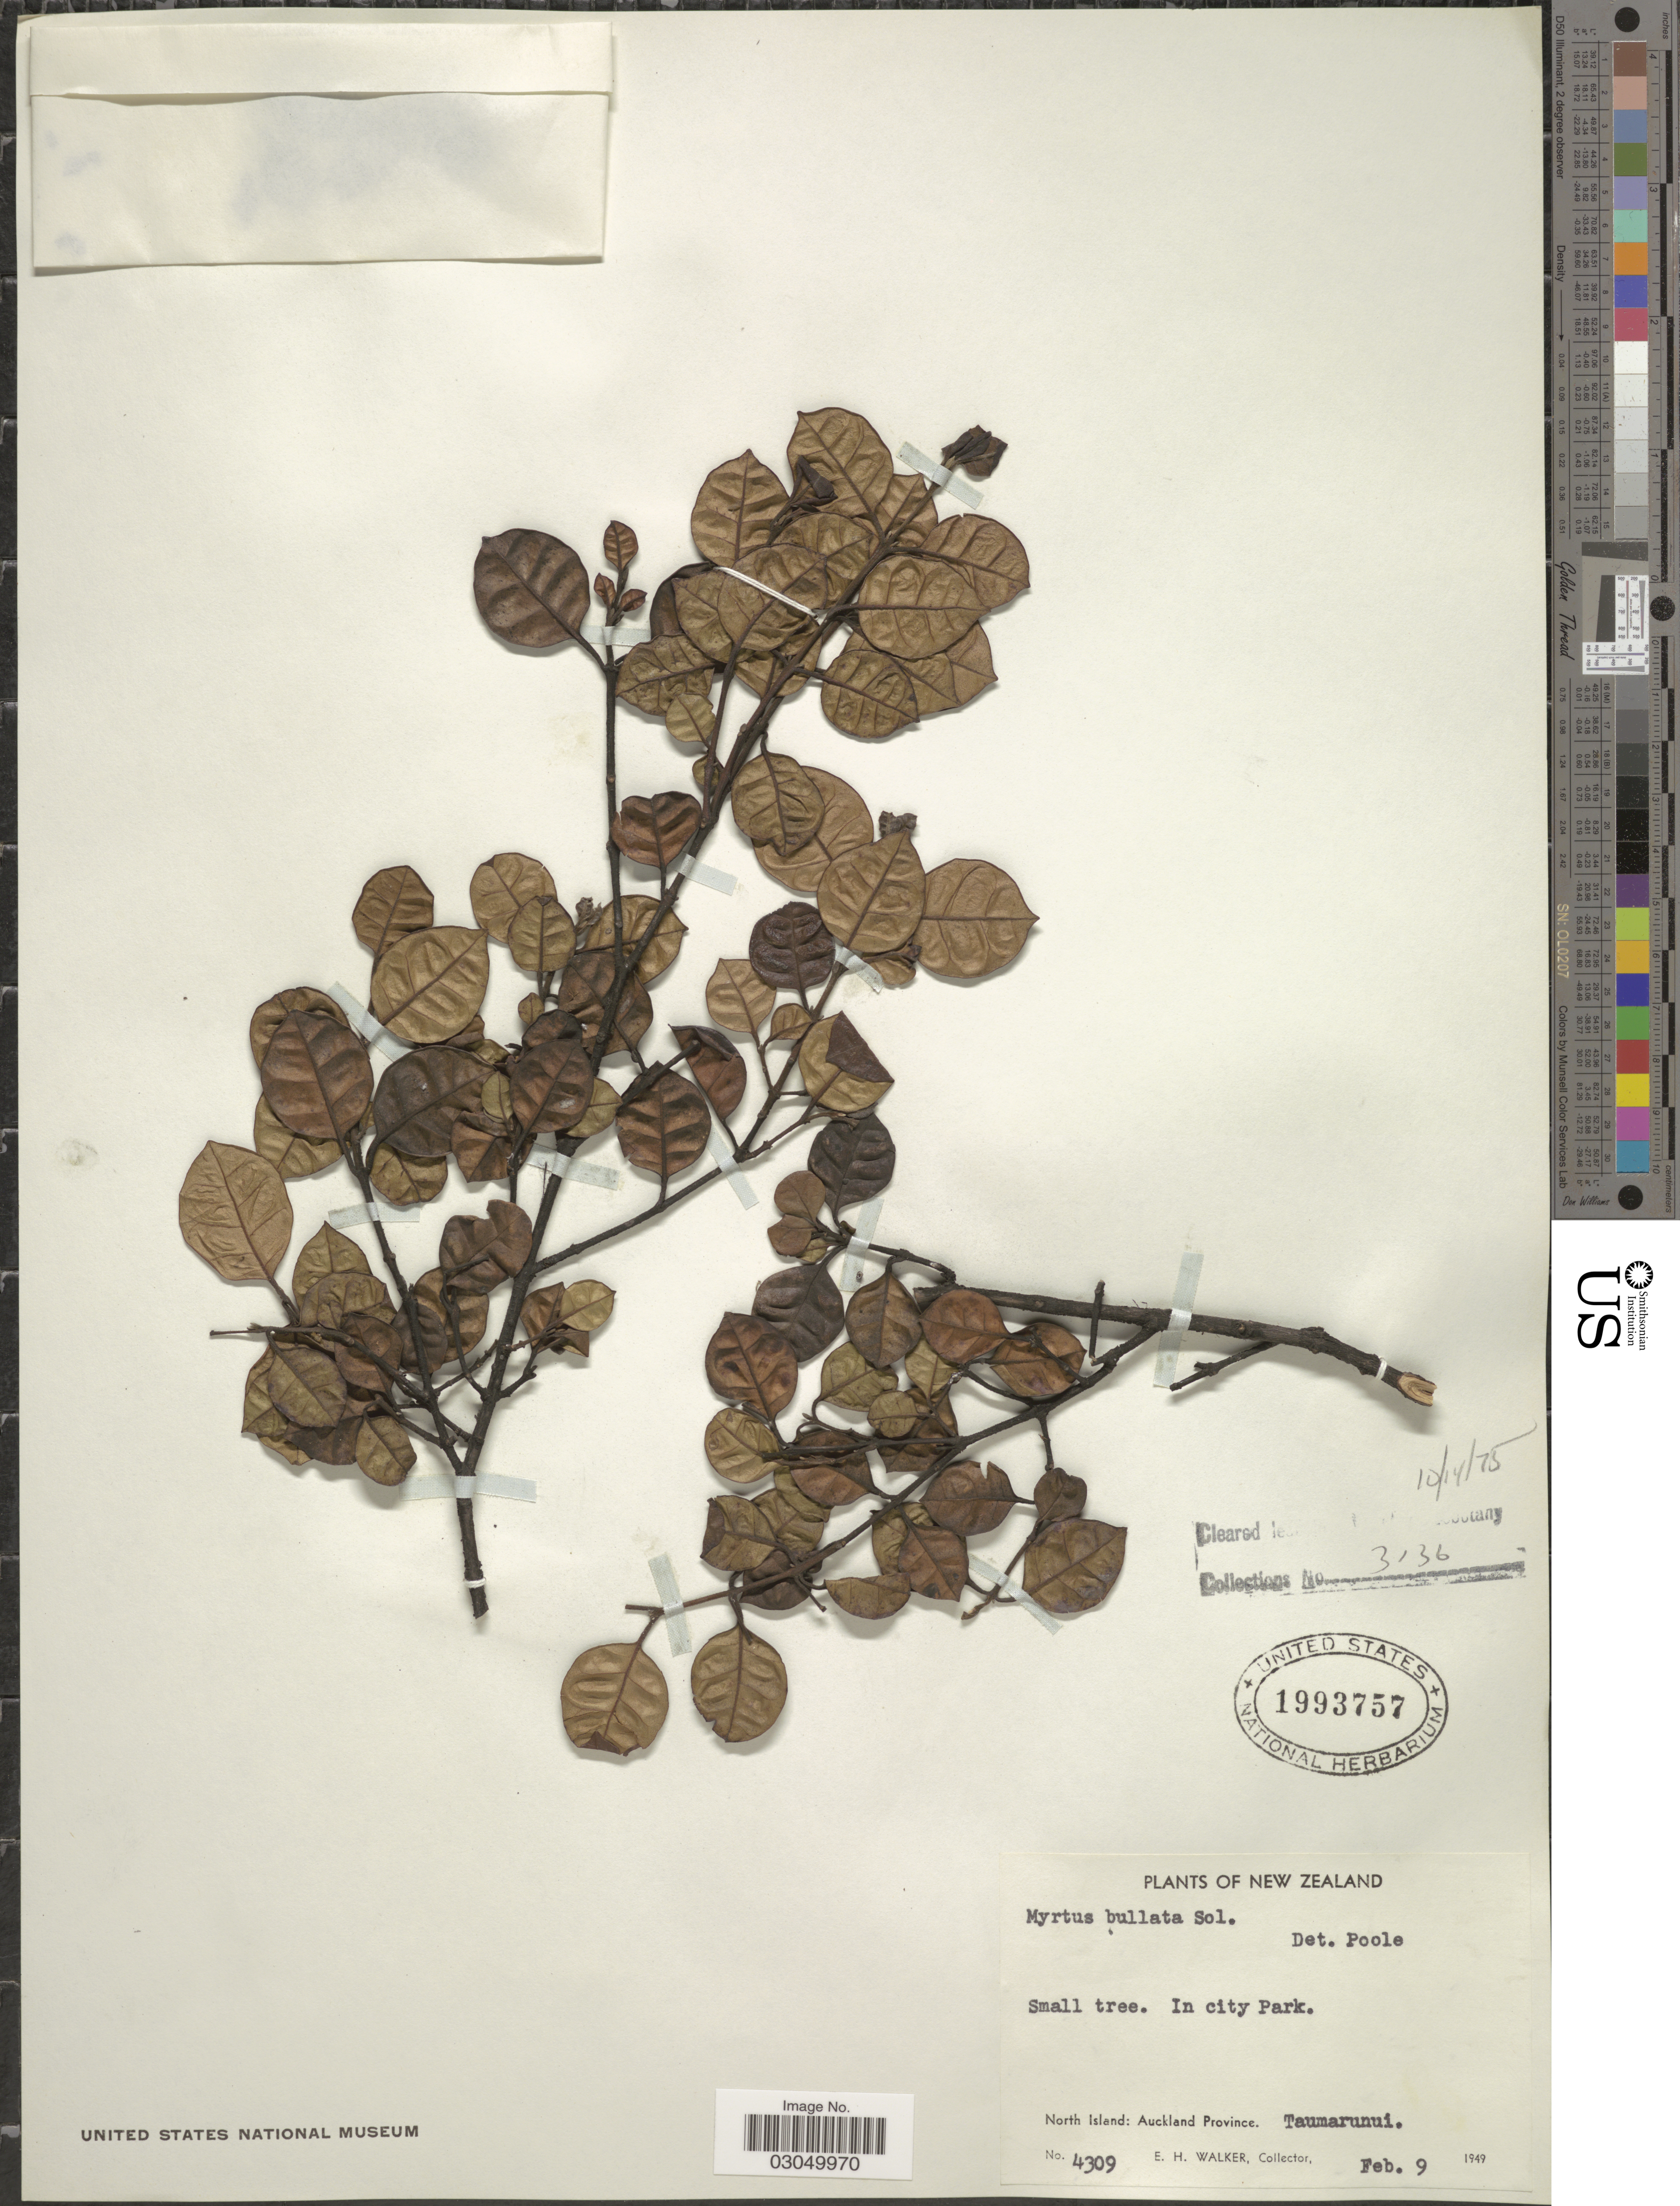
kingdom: Plantae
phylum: Tracheophyta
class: Magnoliopsida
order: Myrtales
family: Myrtaceae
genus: Lophomyrtus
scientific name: Lophomyrtus bullata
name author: (Sol. ex A. Cunn.) Burret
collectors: E. H. Walker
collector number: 4309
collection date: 1949-02-09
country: New Zealand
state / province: Auckland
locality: North Island: Auckland Province. Taumarunui. In city Park.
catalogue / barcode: US 1993757